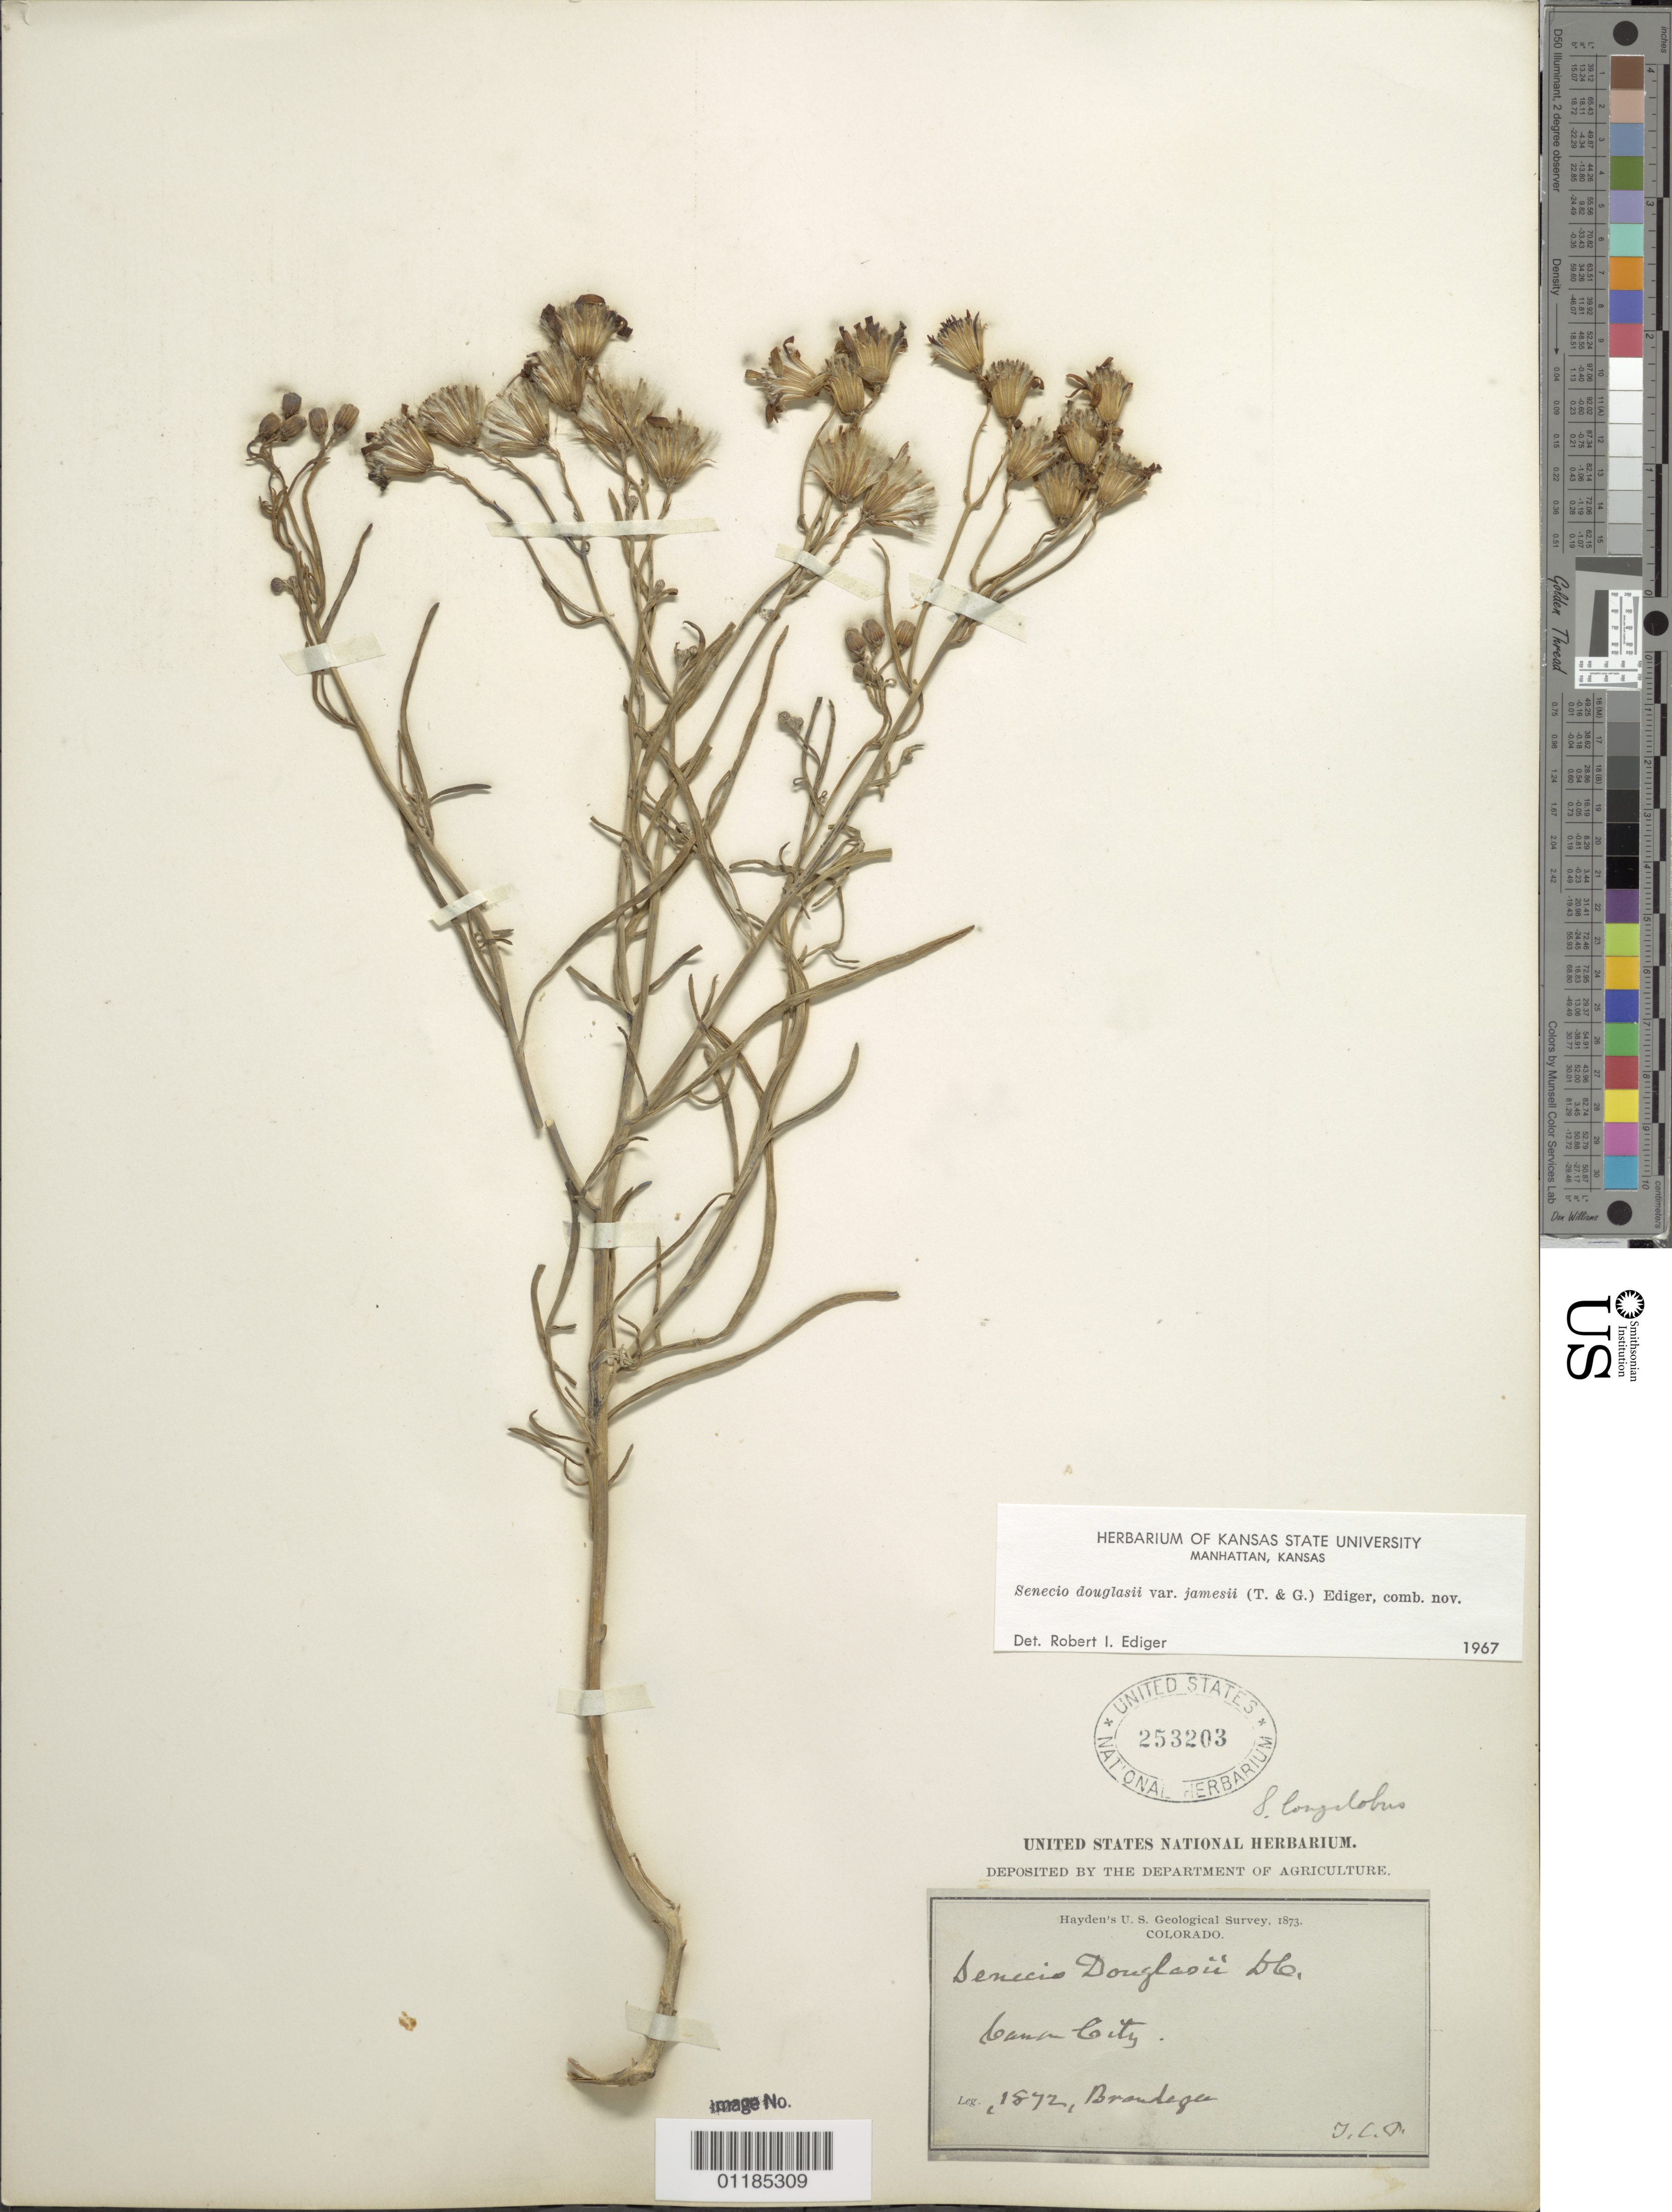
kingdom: Plantae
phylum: Tracheophyta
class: Magnoliopsida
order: Asterales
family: Asteraceae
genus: Senecio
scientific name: Senecio flaccidus var. flaccidus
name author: Less.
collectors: -- Brandegee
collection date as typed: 1872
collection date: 1872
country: United States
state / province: Colorado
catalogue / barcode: US 253203